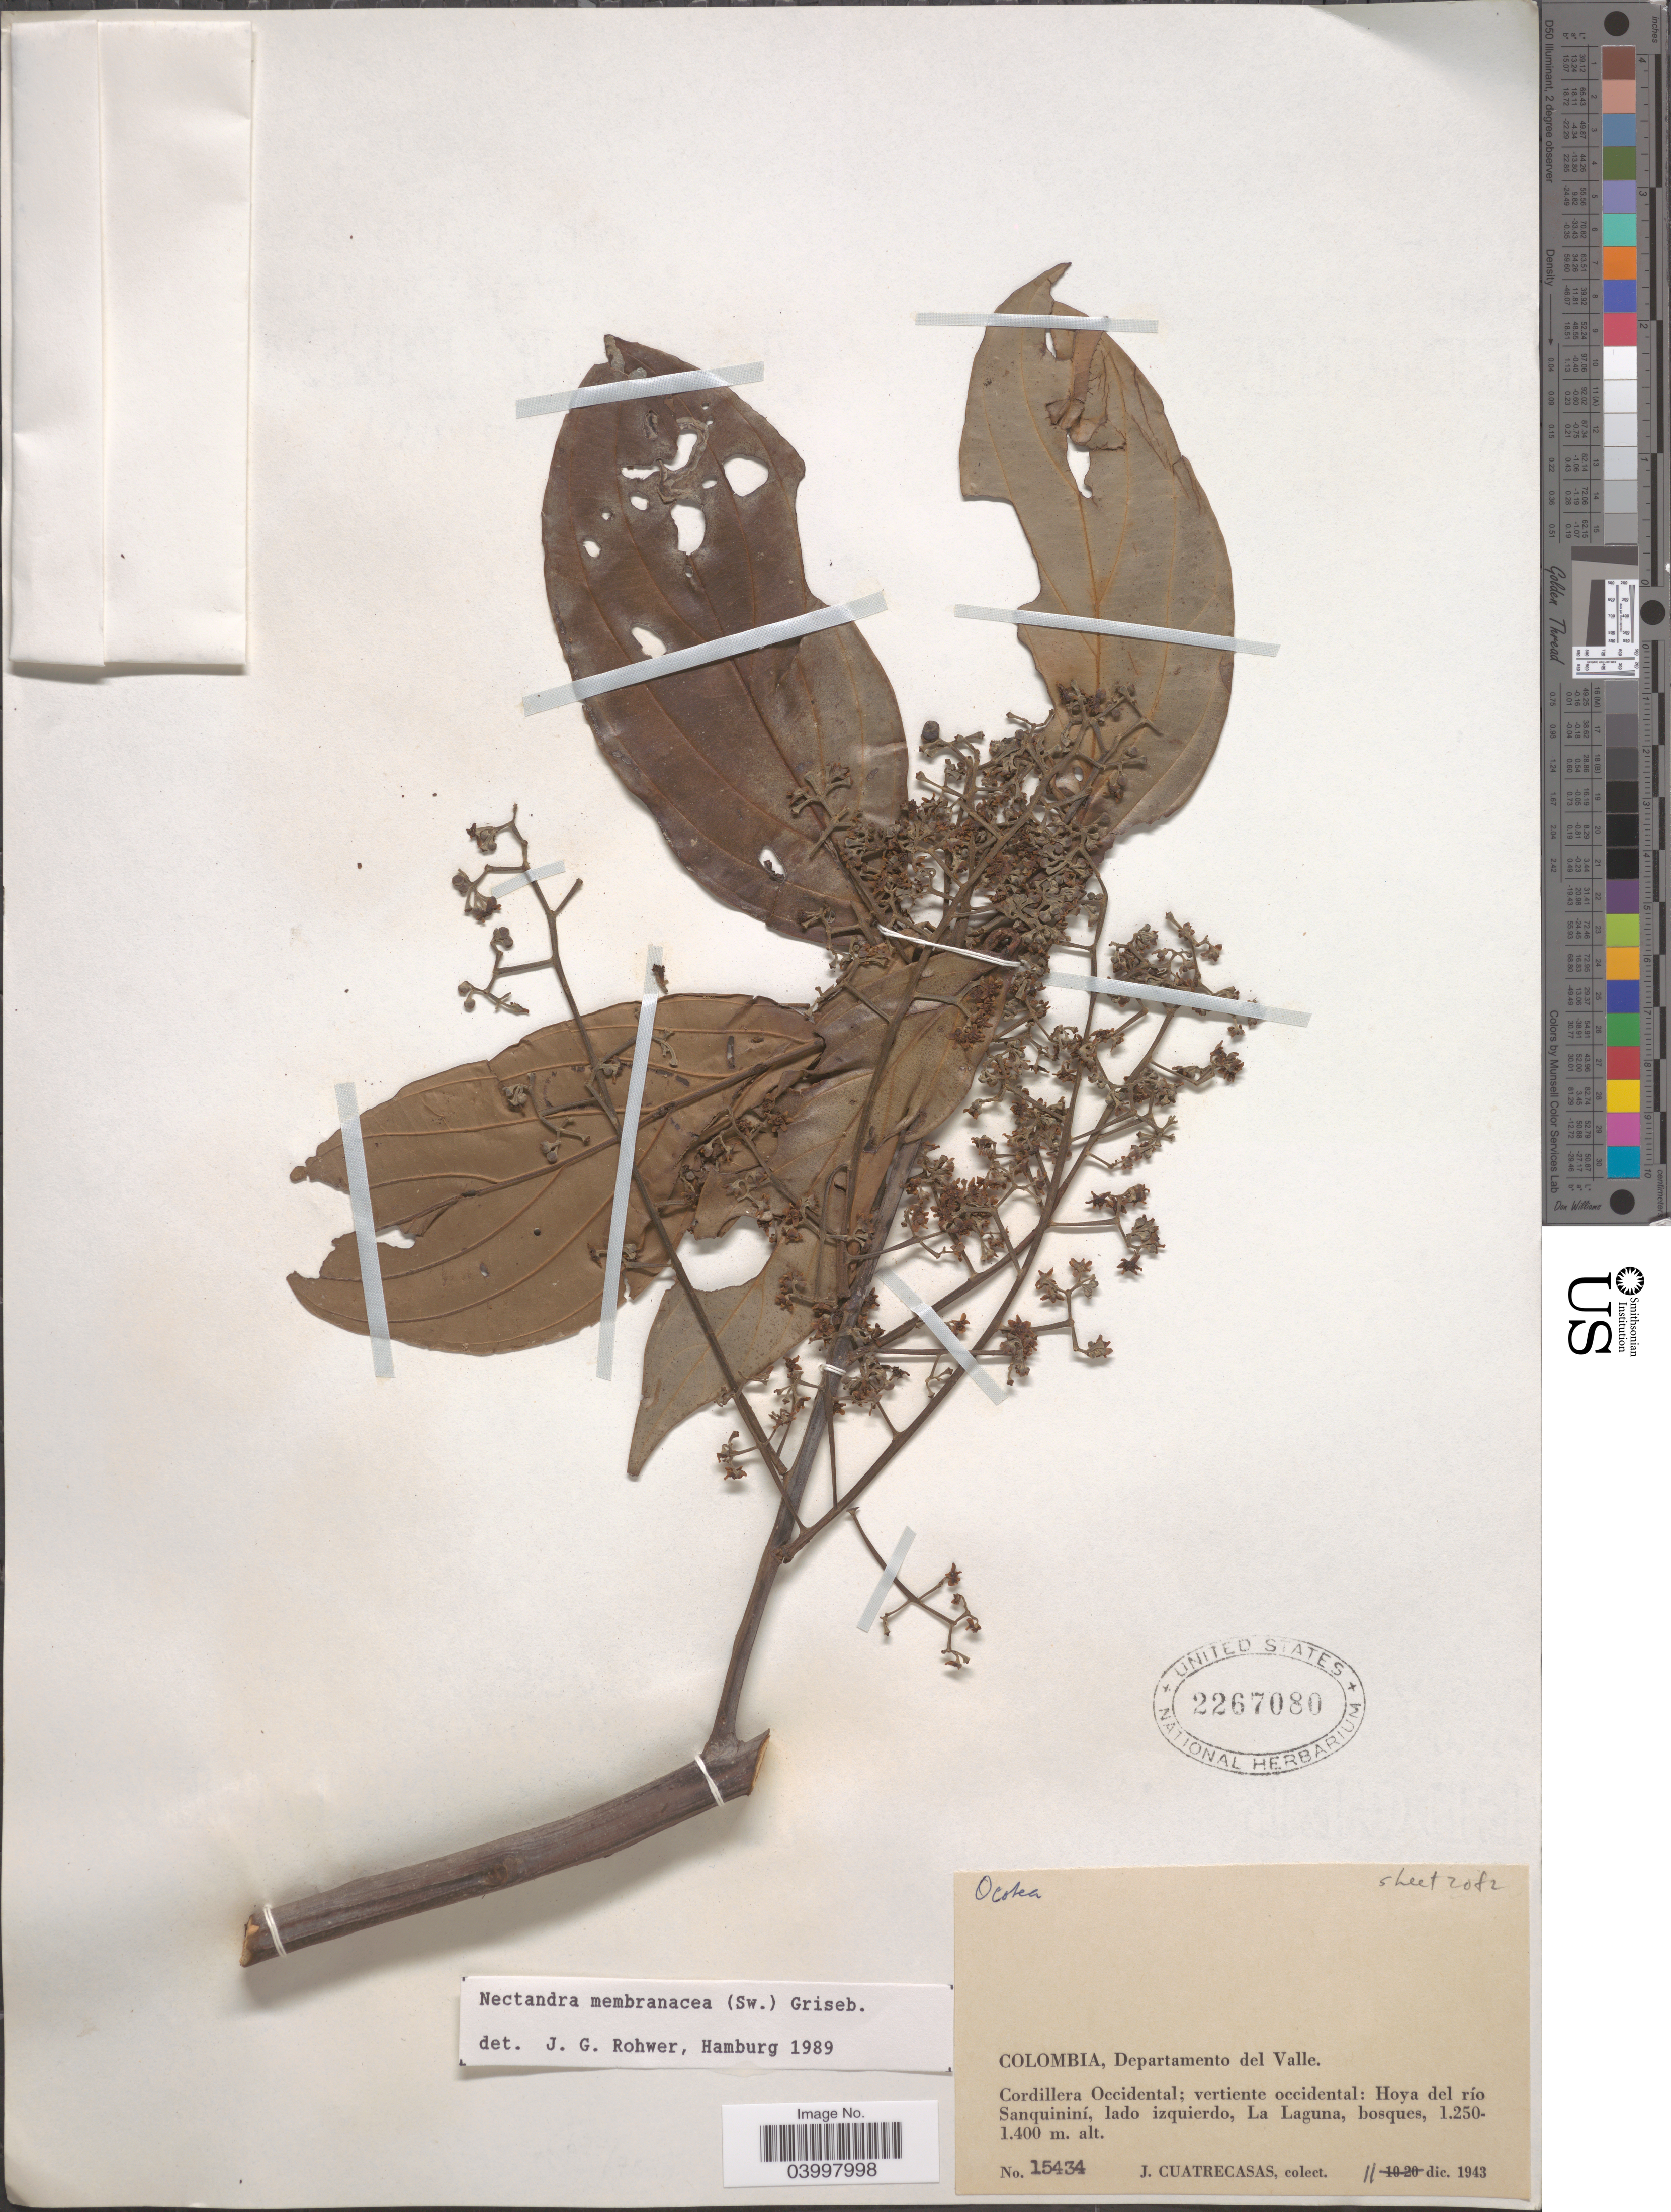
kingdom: Plantae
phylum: Tracheophyta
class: Magnoliopsida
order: Laurales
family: Lauraceae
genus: Nectandra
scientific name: Nectandra membranacea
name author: (Sw.) Griseb.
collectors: J. Cuatrecasas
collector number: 15434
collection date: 1943-12-11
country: Colombia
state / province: Valle del Cauca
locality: Departamento del Valle. Cordillera Occidental; vertiente occidental: Hoya del río Sanquininí, lado izquierdo, La Laguna.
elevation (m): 1250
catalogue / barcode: US 2267080